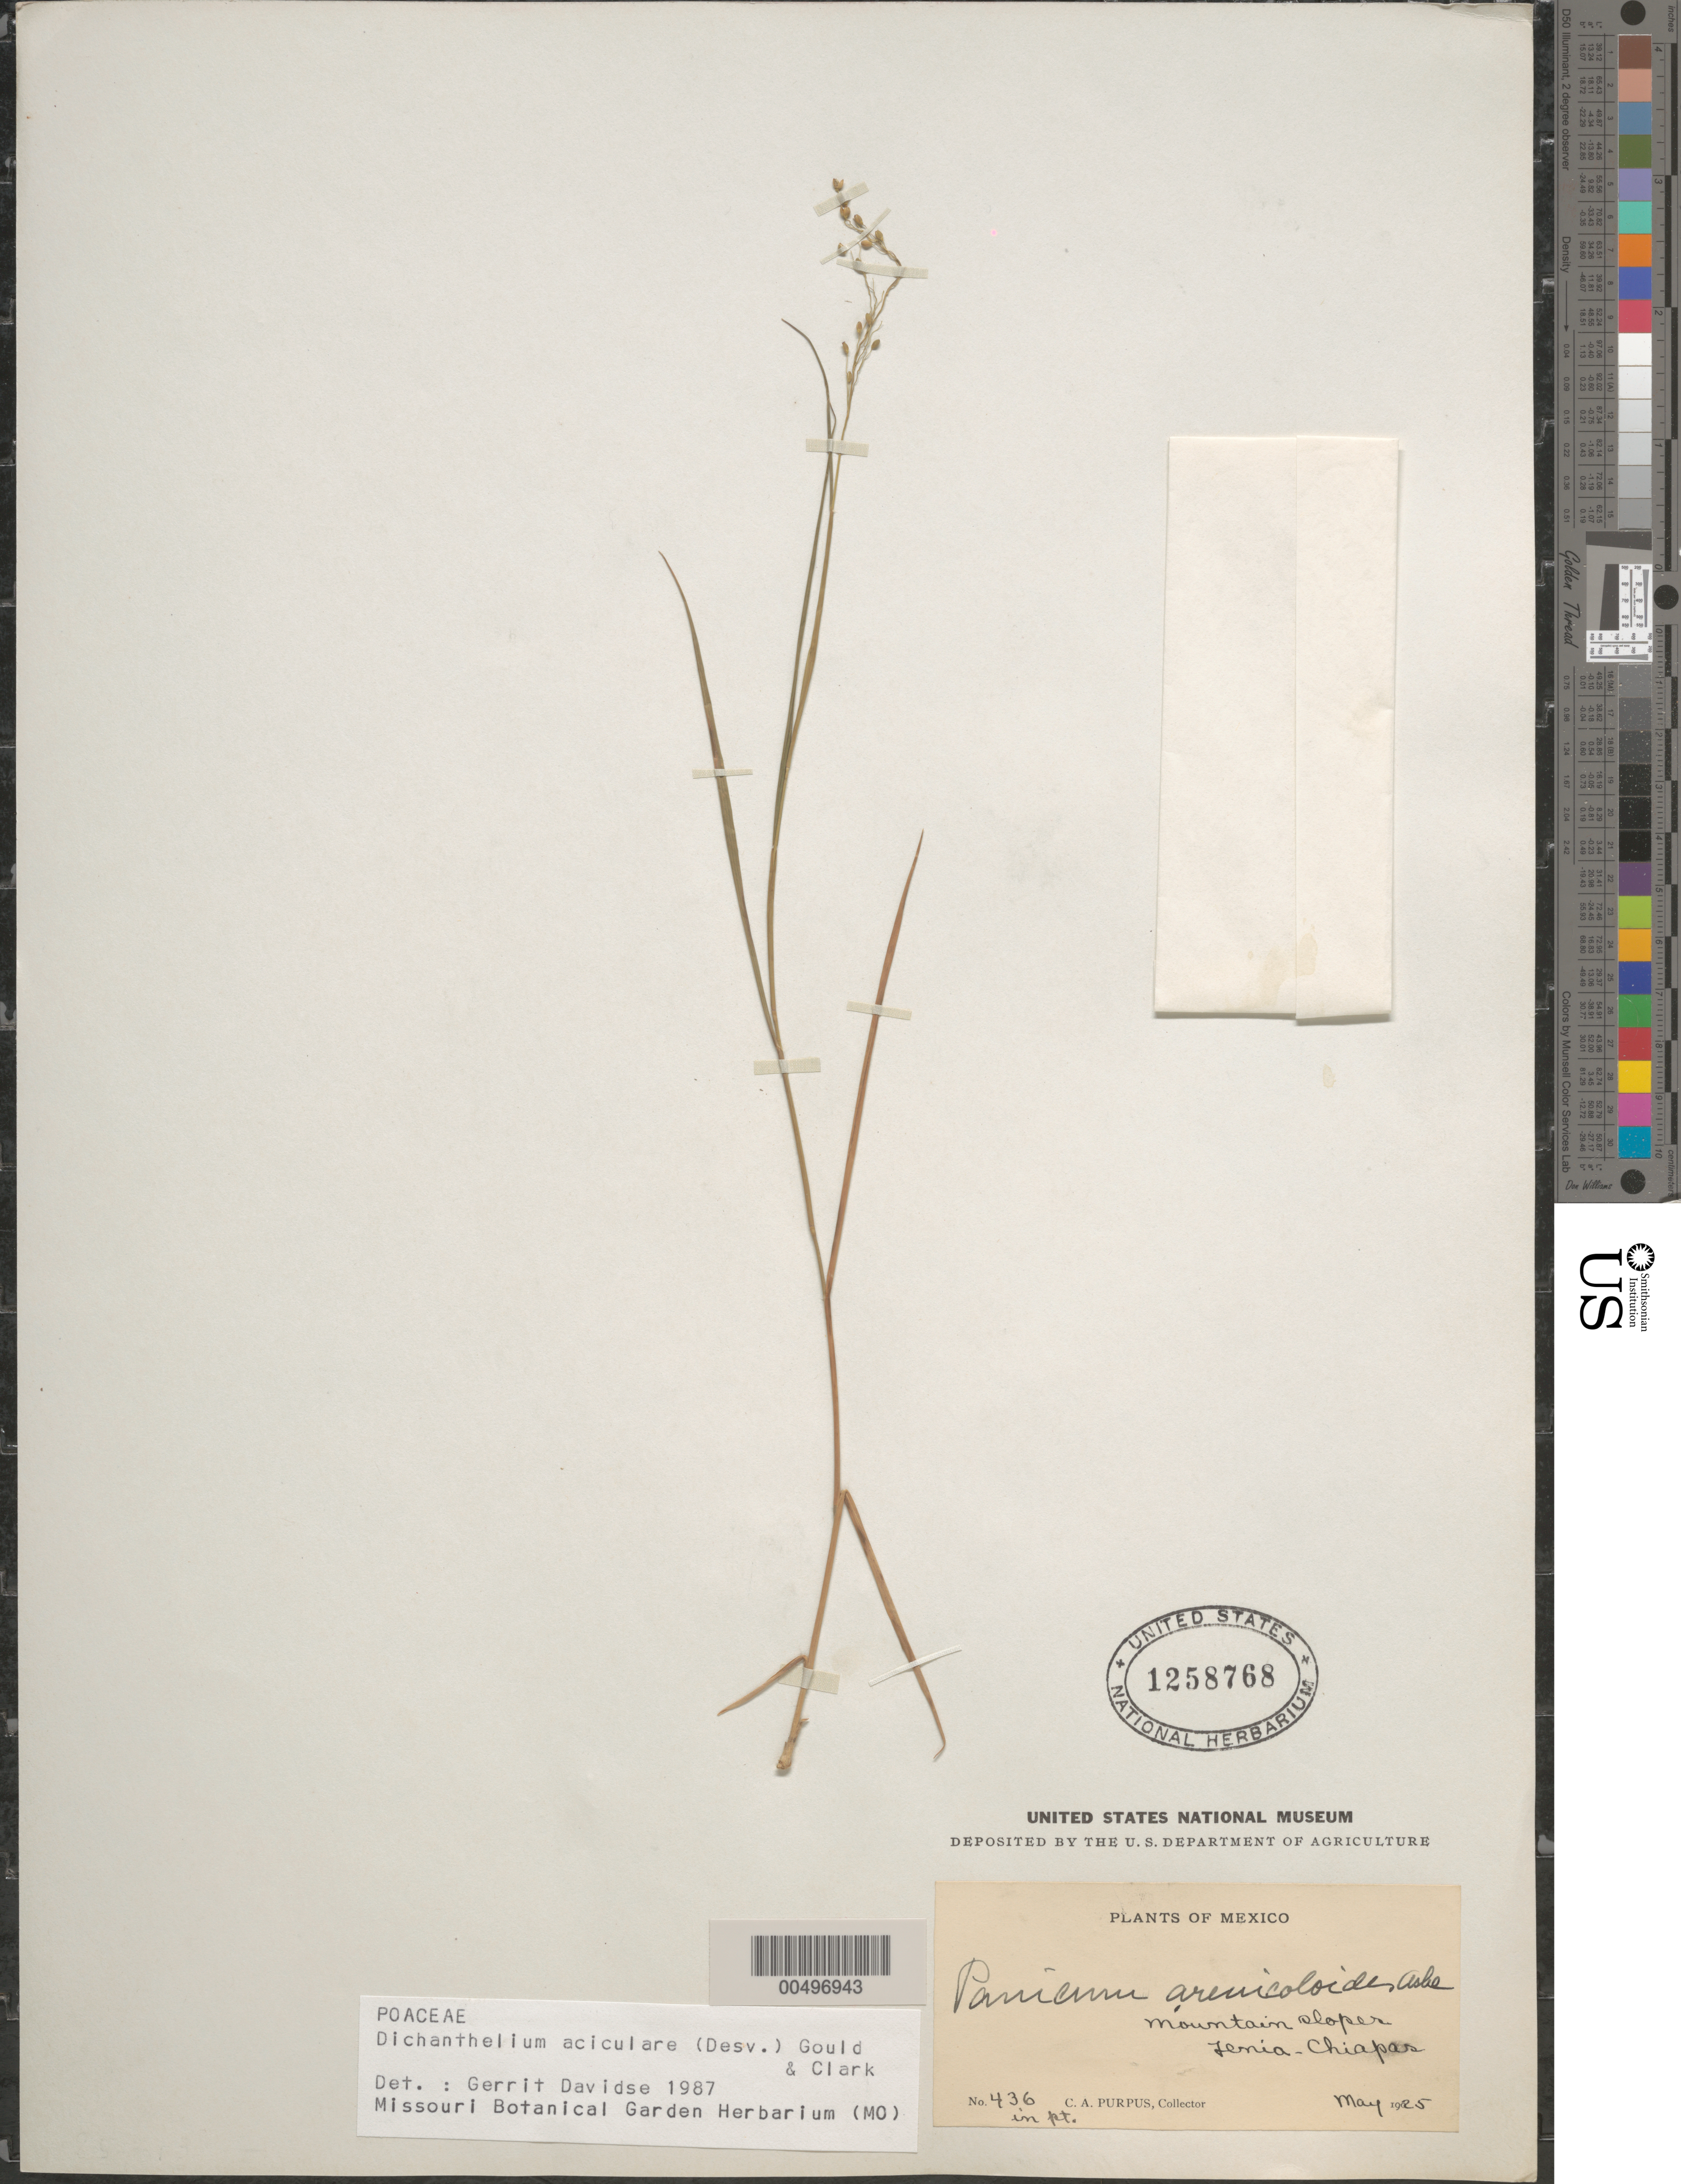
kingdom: Plantae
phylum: Tracheophyta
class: Liliopsida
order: Poales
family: Poaceae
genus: Dichanthelium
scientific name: Dichanthelium aciculare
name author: (Desv. ex Poir.) Gould & C.A. Clark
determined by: Davidse, Gerrit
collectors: C. A. Purpus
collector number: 436 in part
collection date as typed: May 1925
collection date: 1925-05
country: Mexico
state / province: Chiapas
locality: Zenia [Fenia, Tenia, or Jenia?]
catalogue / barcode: US 1258768